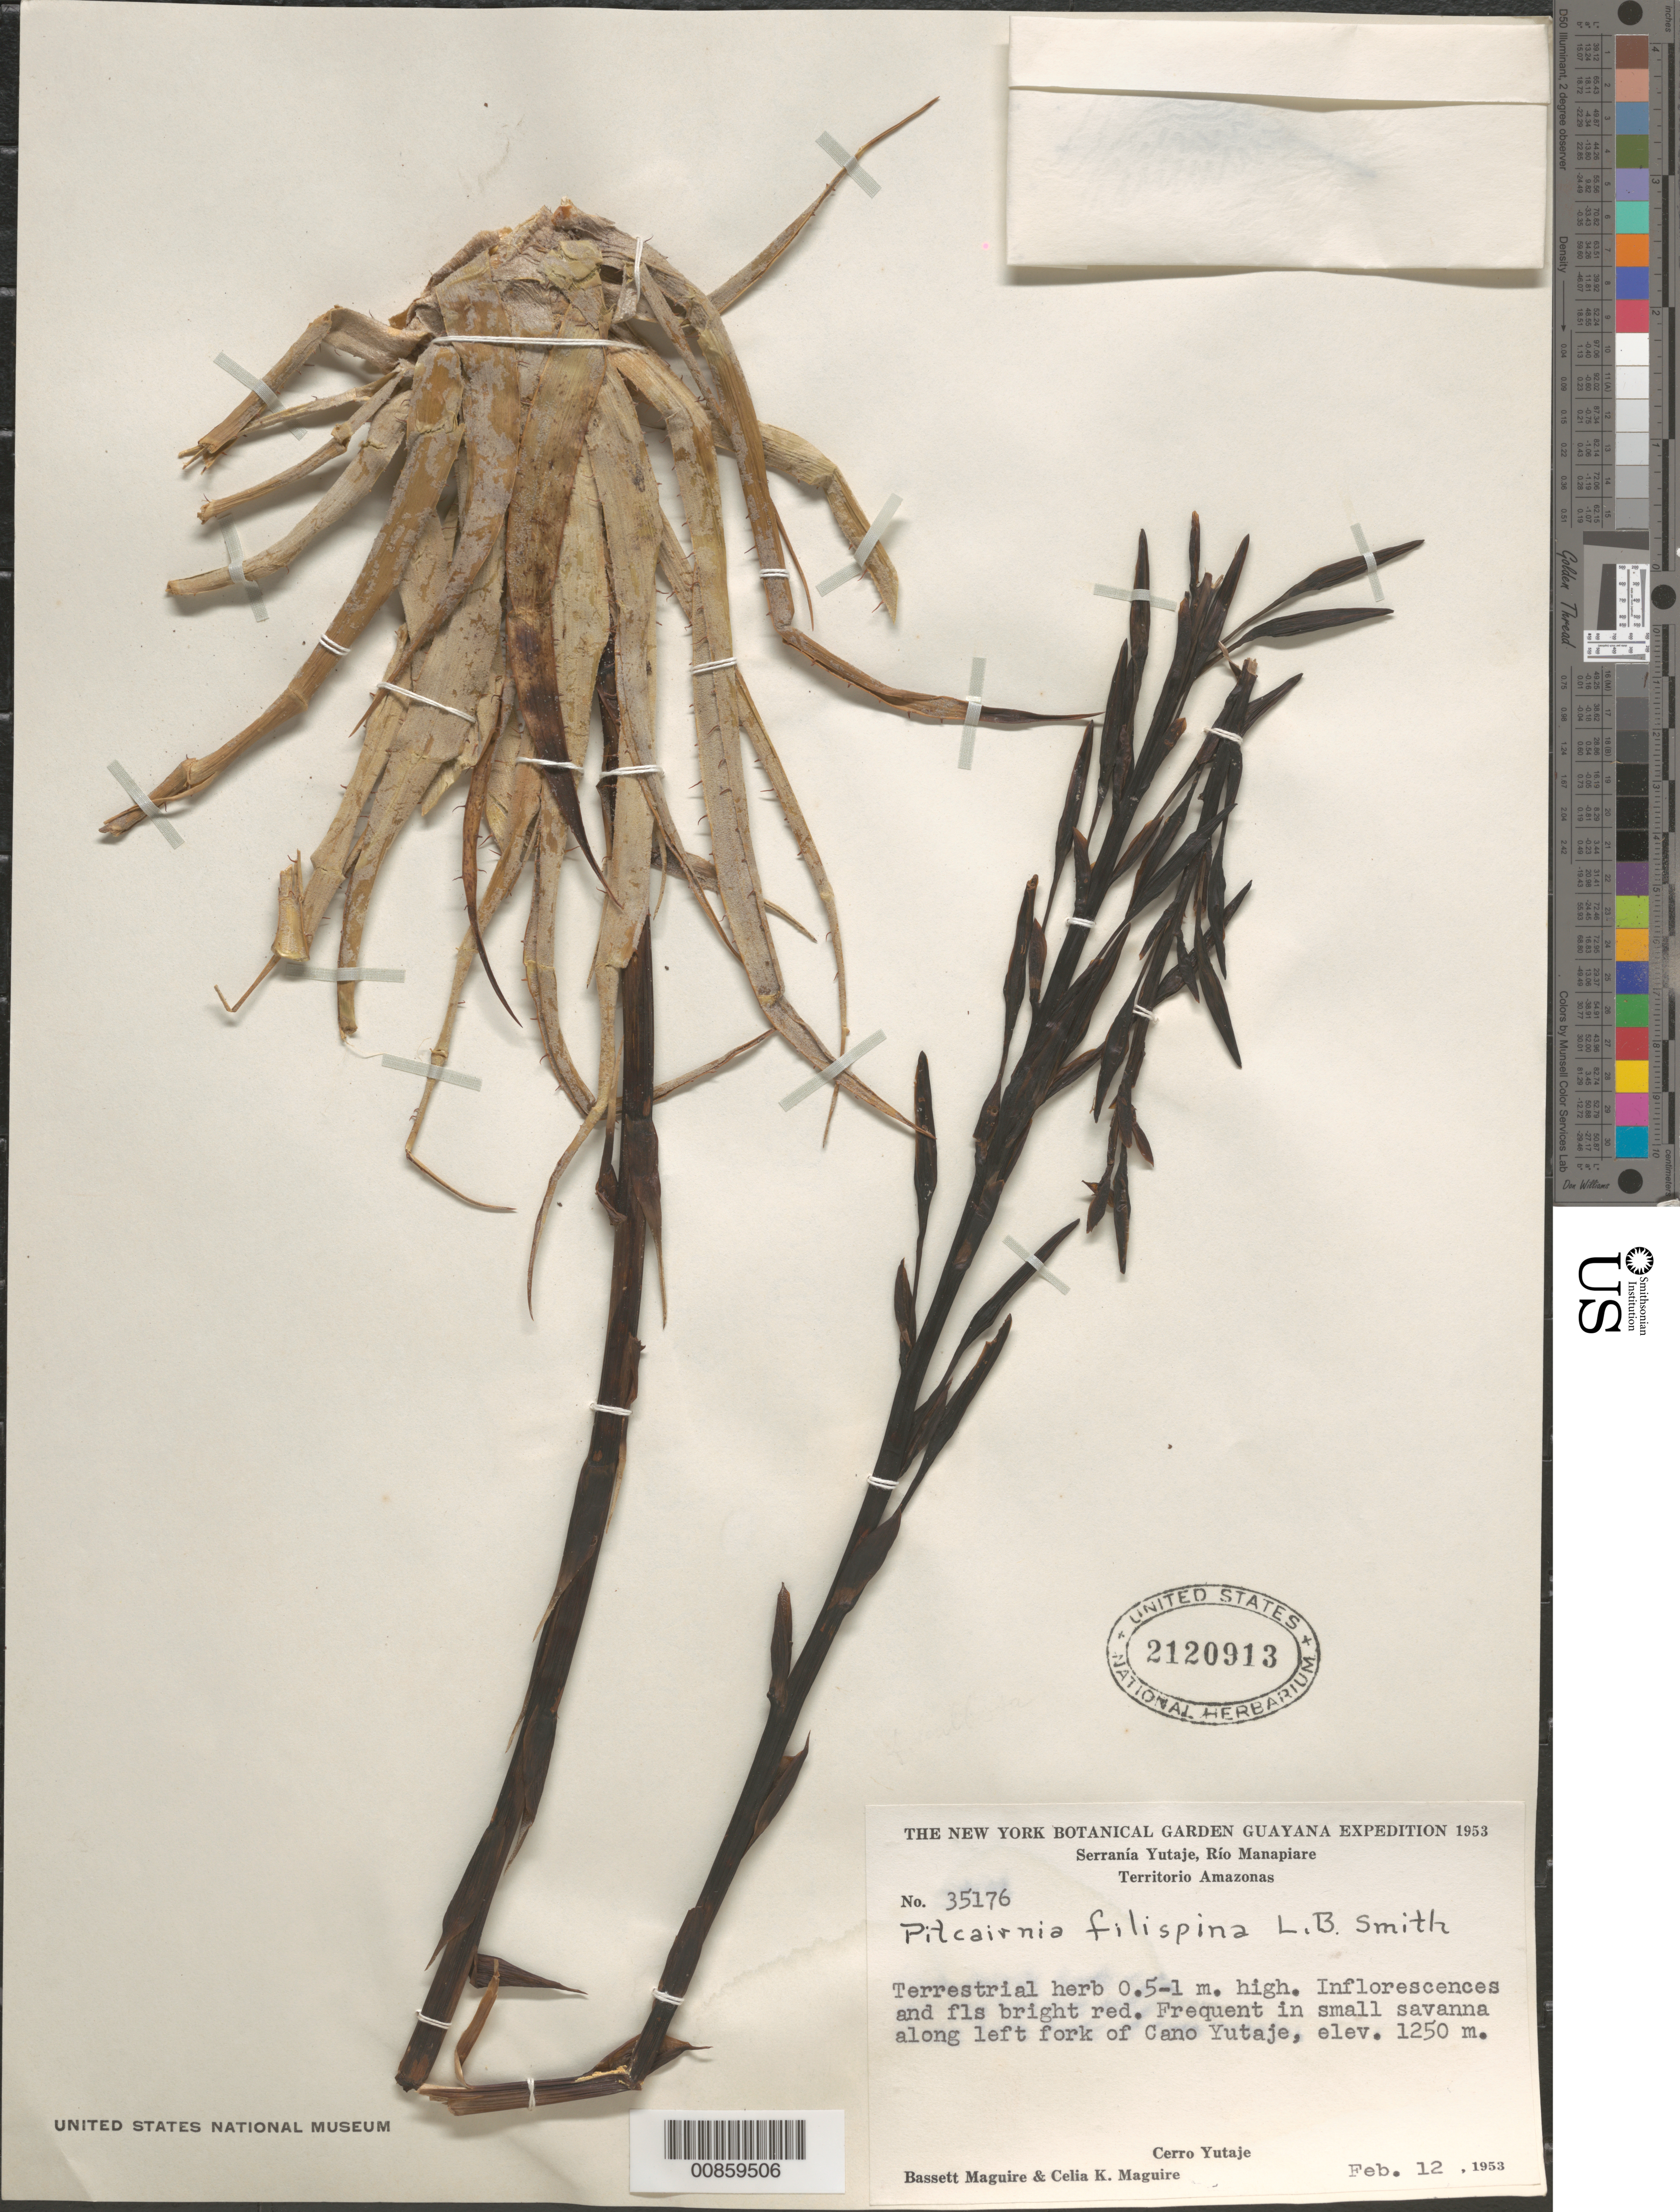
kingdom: Plantae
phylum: Tracheophyta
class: Liliopsida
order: Poales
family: Bromeliaceae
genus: Pitcairnia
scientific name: Pitcairnia filispina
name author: L.B. Sm.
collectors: B. Maguire & C. K. Maguire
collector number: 35176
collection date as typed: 12-Feb-53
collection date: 1953-02-12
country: Venezuela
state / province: Amazonas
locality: Serranía Yutajé, Río Manapiare, along left fork Caño Yutajé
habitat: Small savanna along left fork of caño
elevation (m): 1250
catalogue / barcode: US 2120913